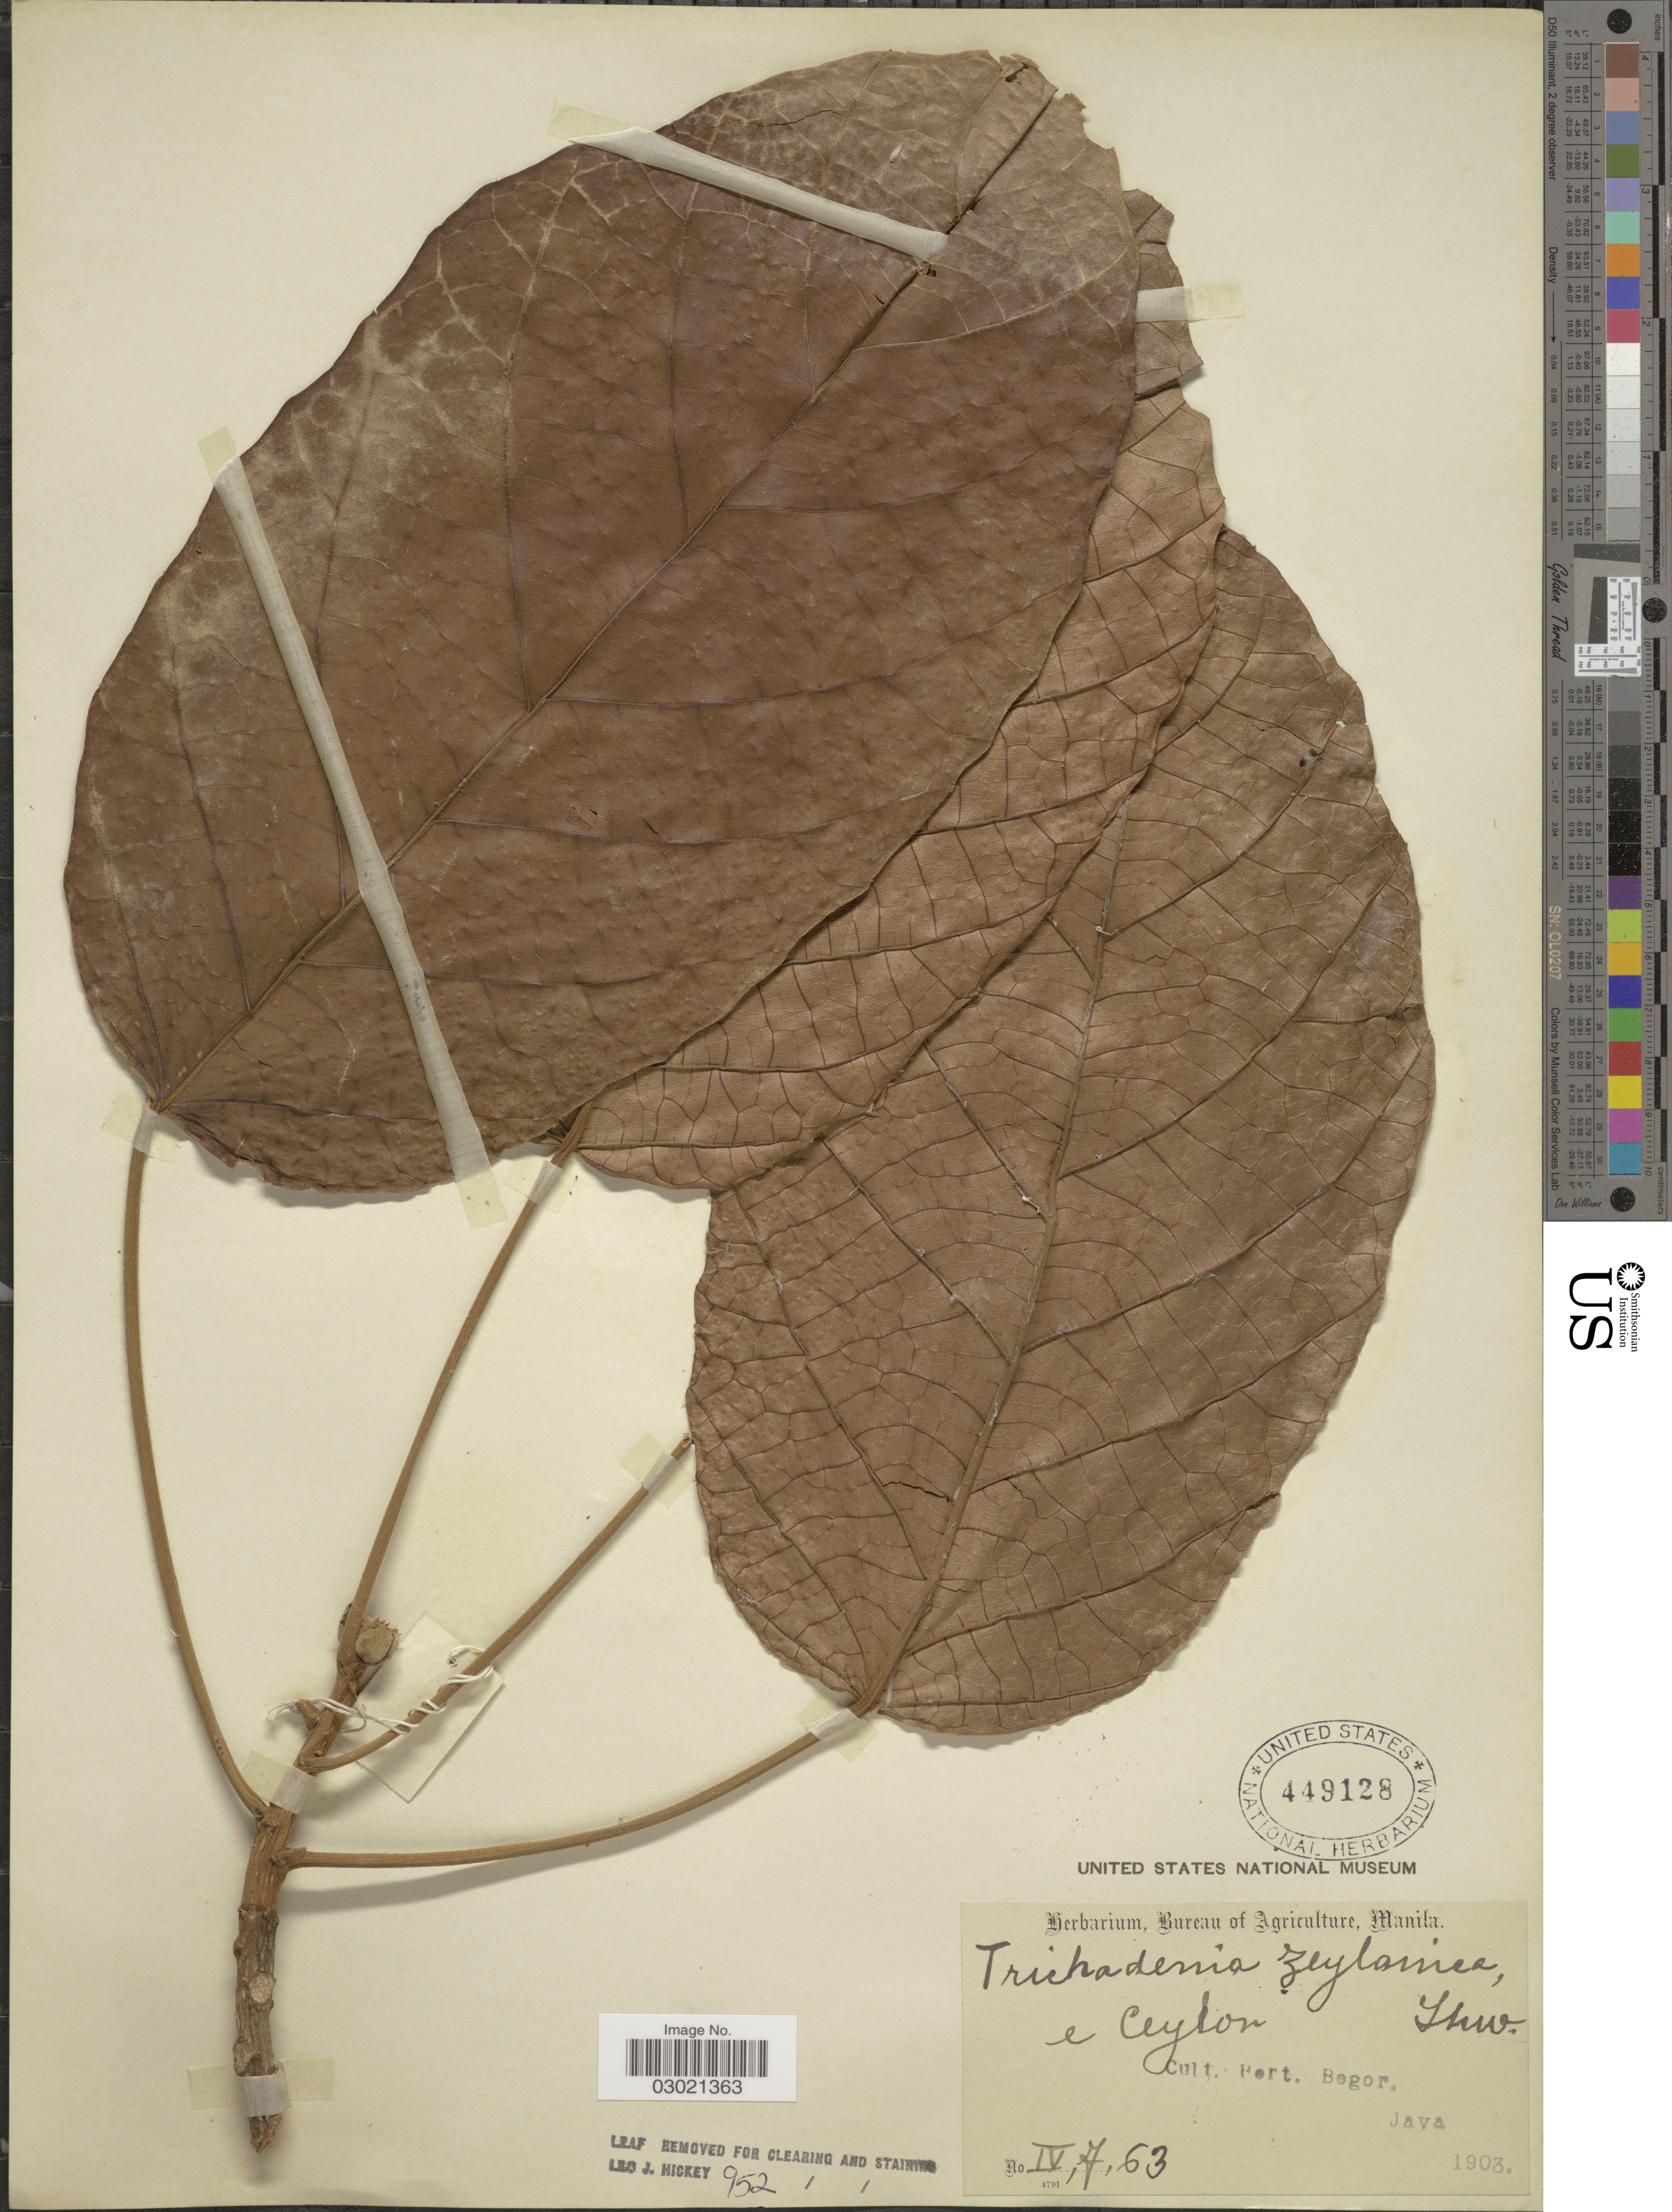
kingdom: Plantae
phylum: Tracheophyta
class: Magnoliopsida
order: Malpighiales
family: Achariaceae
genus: Trichadenia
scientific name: Trichadenia zeylanica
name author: Thwaites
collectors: Ex herb. Bureau of Agriculture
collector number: IV,7,63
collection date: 1903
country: Indonesia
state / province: Java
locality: E Ceylon [unsure placement]. Cult. Hort. Bogor.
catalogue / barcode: US 449128